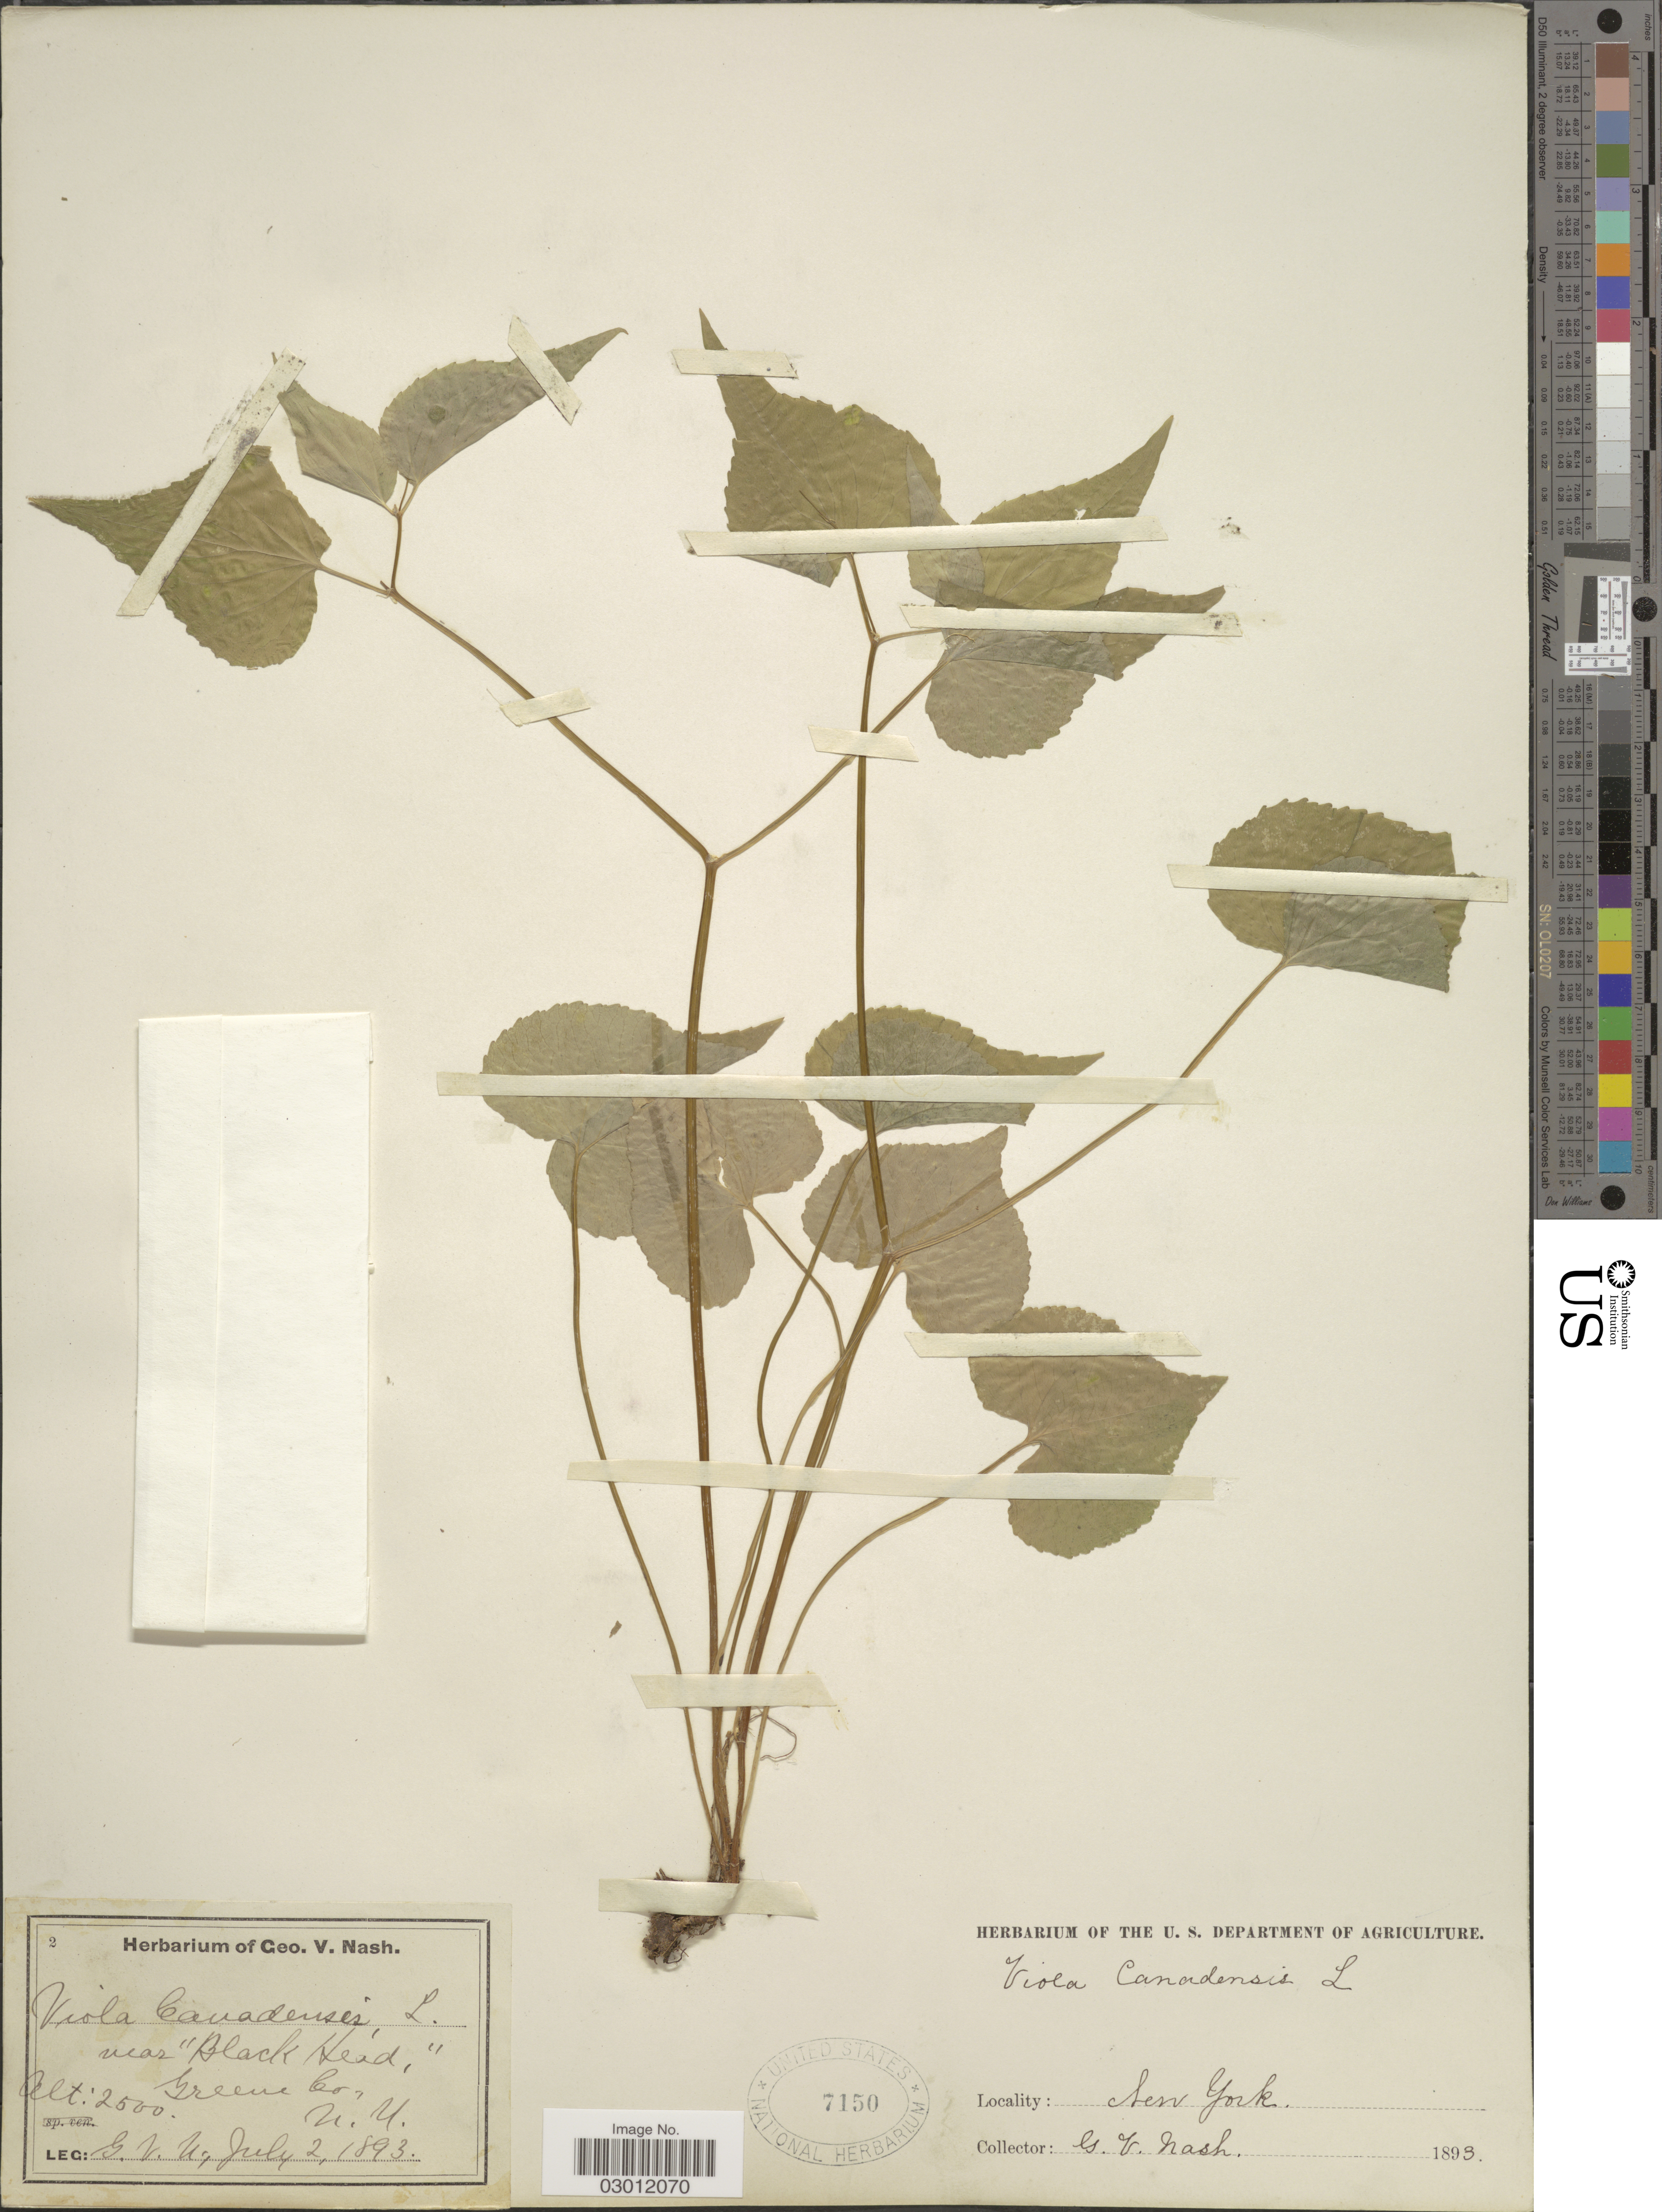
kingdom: Plantae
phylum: Tracheophyta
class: Magnoliopsida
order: Malpighiales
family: Violaceae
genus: Viola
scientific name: Viola canadensis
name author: L.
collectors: G. V. Nash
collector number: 2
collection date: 1893-07-02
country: United States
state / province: New York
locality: Near "Black Head", Greene Co. N.Y.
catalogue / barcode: US 7150